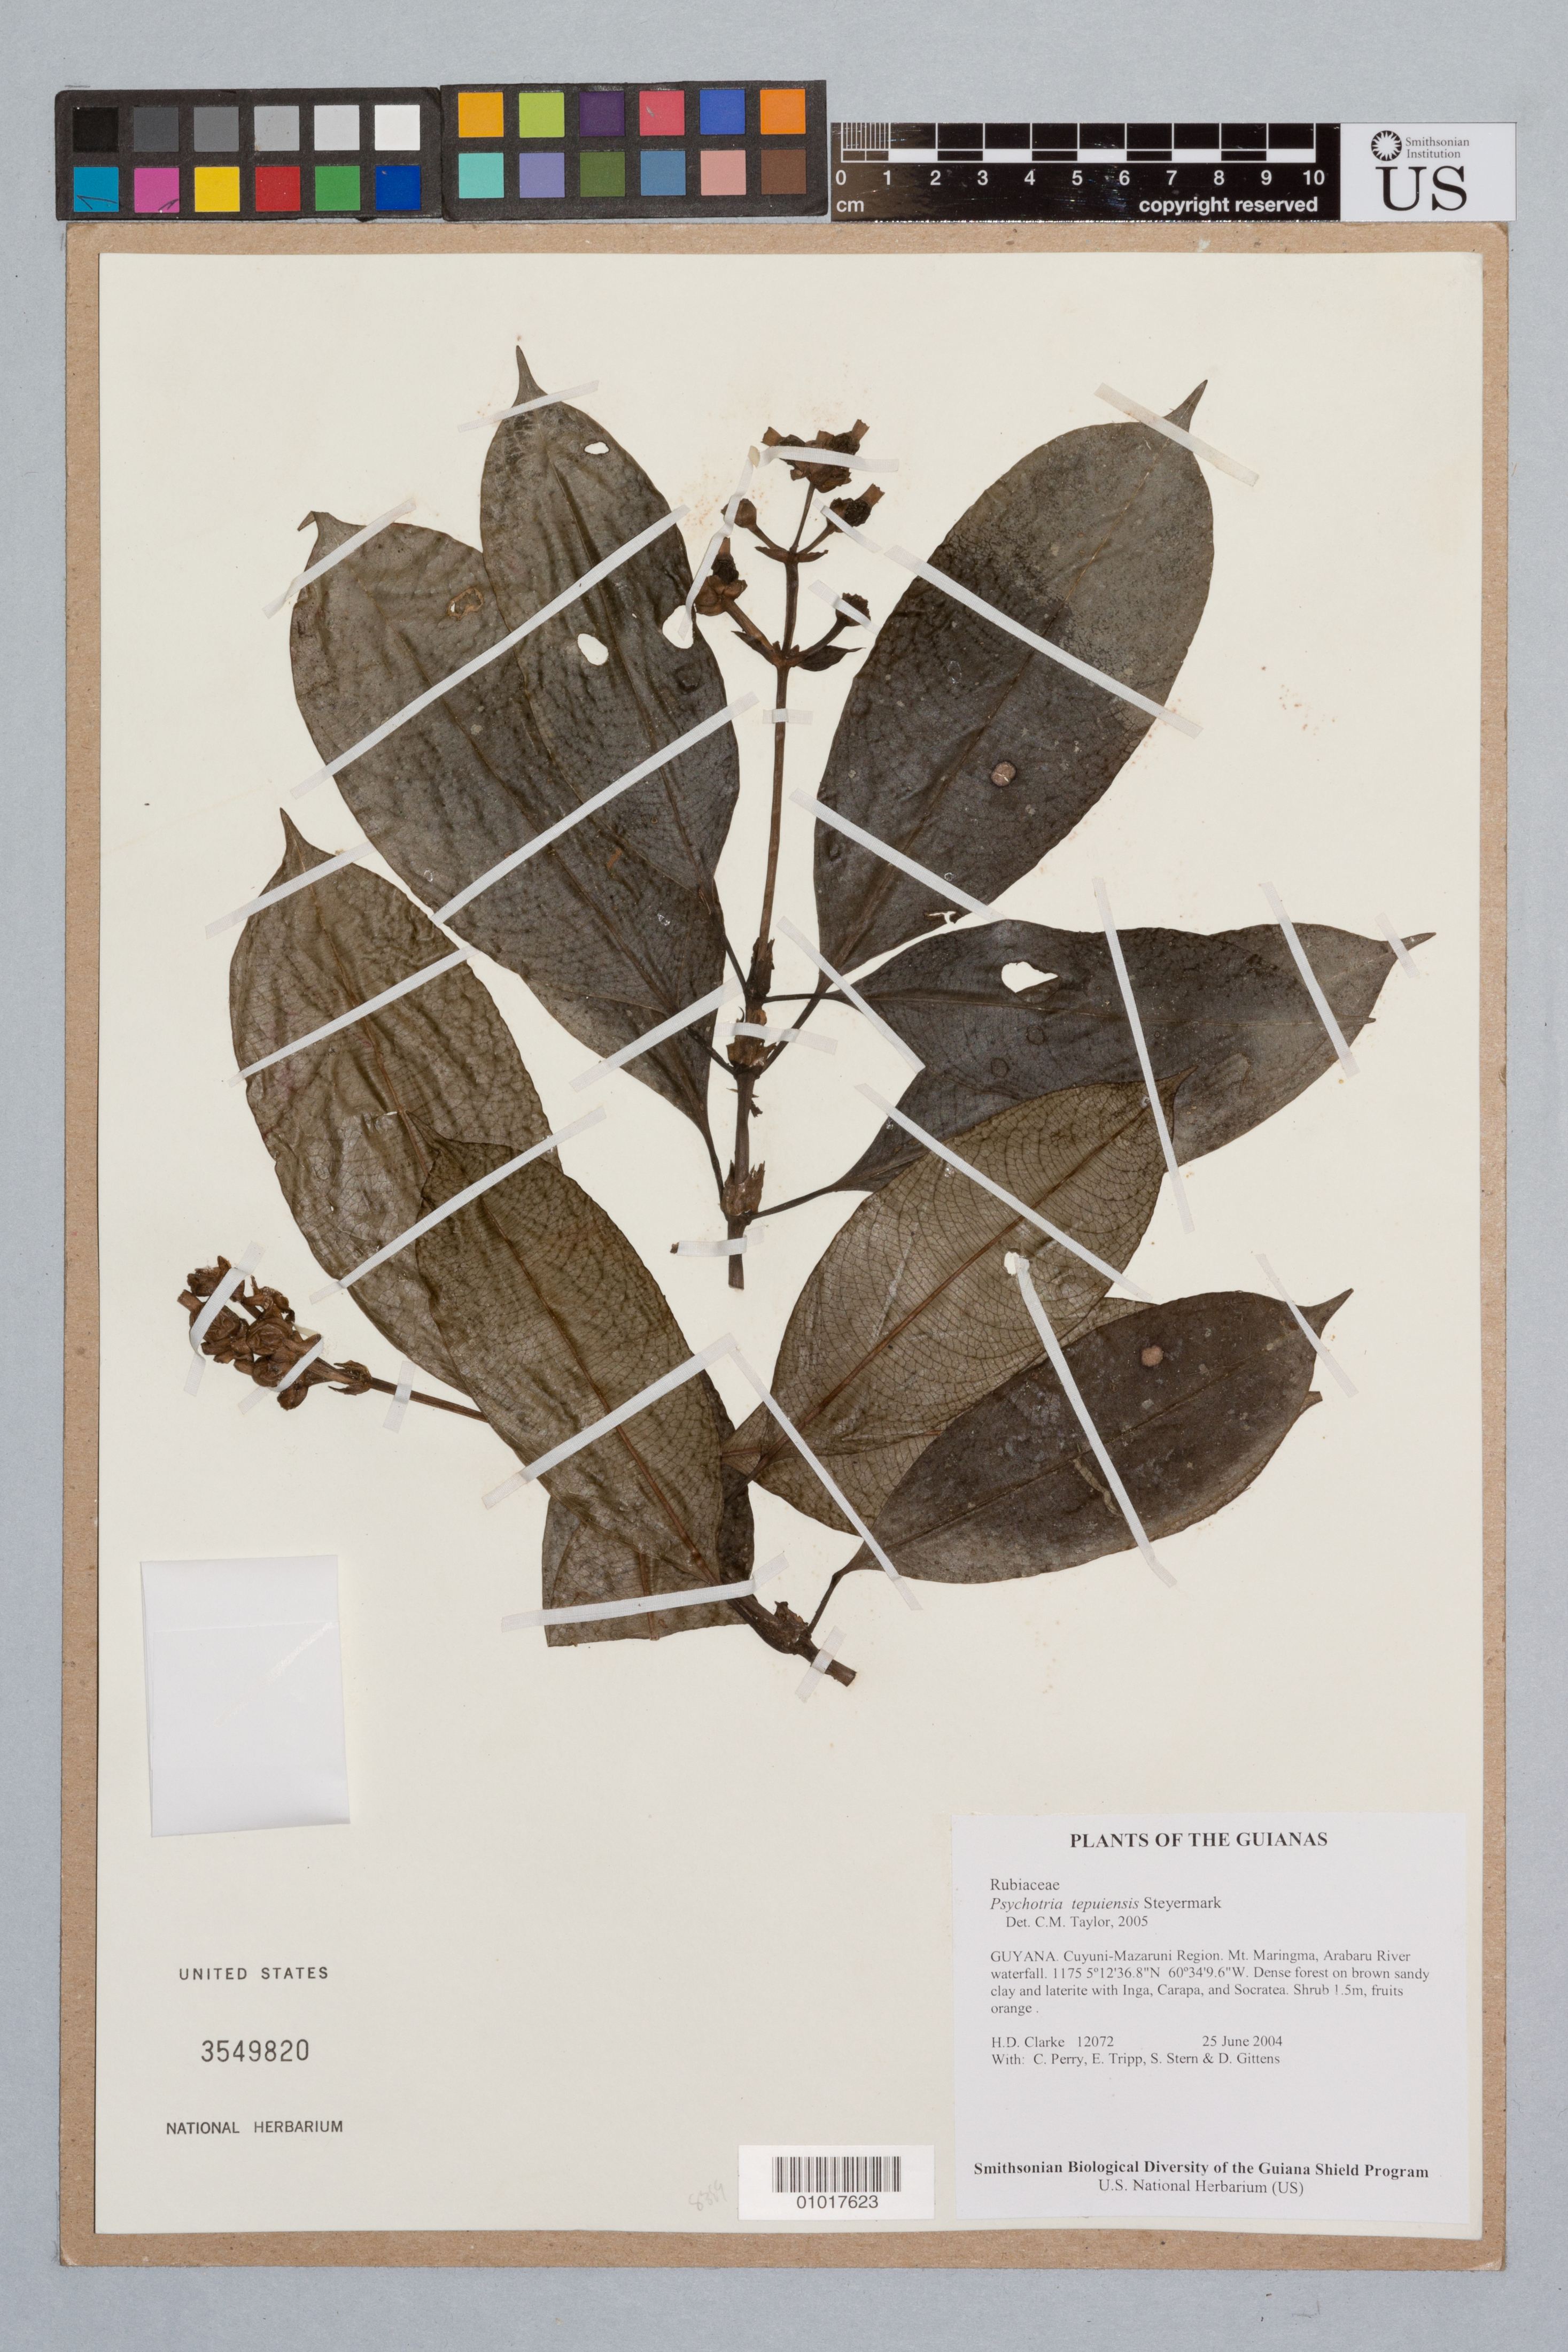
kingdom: Plantae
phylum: Tracheophyta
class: Magnoliopsida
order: Gentianales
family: Rubiaceae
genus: Palicourea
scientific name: Palicourea tepuiensis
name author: (Steyerm.) C.M. Taylor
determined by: Kirkbride, J. H., Jr.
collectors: H. D. Clarke, C. Perry, E. Tripp, S. R. Stern & D. Gittens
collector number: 12072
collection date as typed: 25 June 2004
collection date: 2004-06-25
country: Guyana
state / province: Cuyuni-Mazaruni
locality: Mt. Maringma, Arabaru River waterfall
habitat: Dense forest on brown sandy clay and laterite with Inga, Carapa, and Socratea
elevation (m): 1175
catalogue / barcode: US 3549820